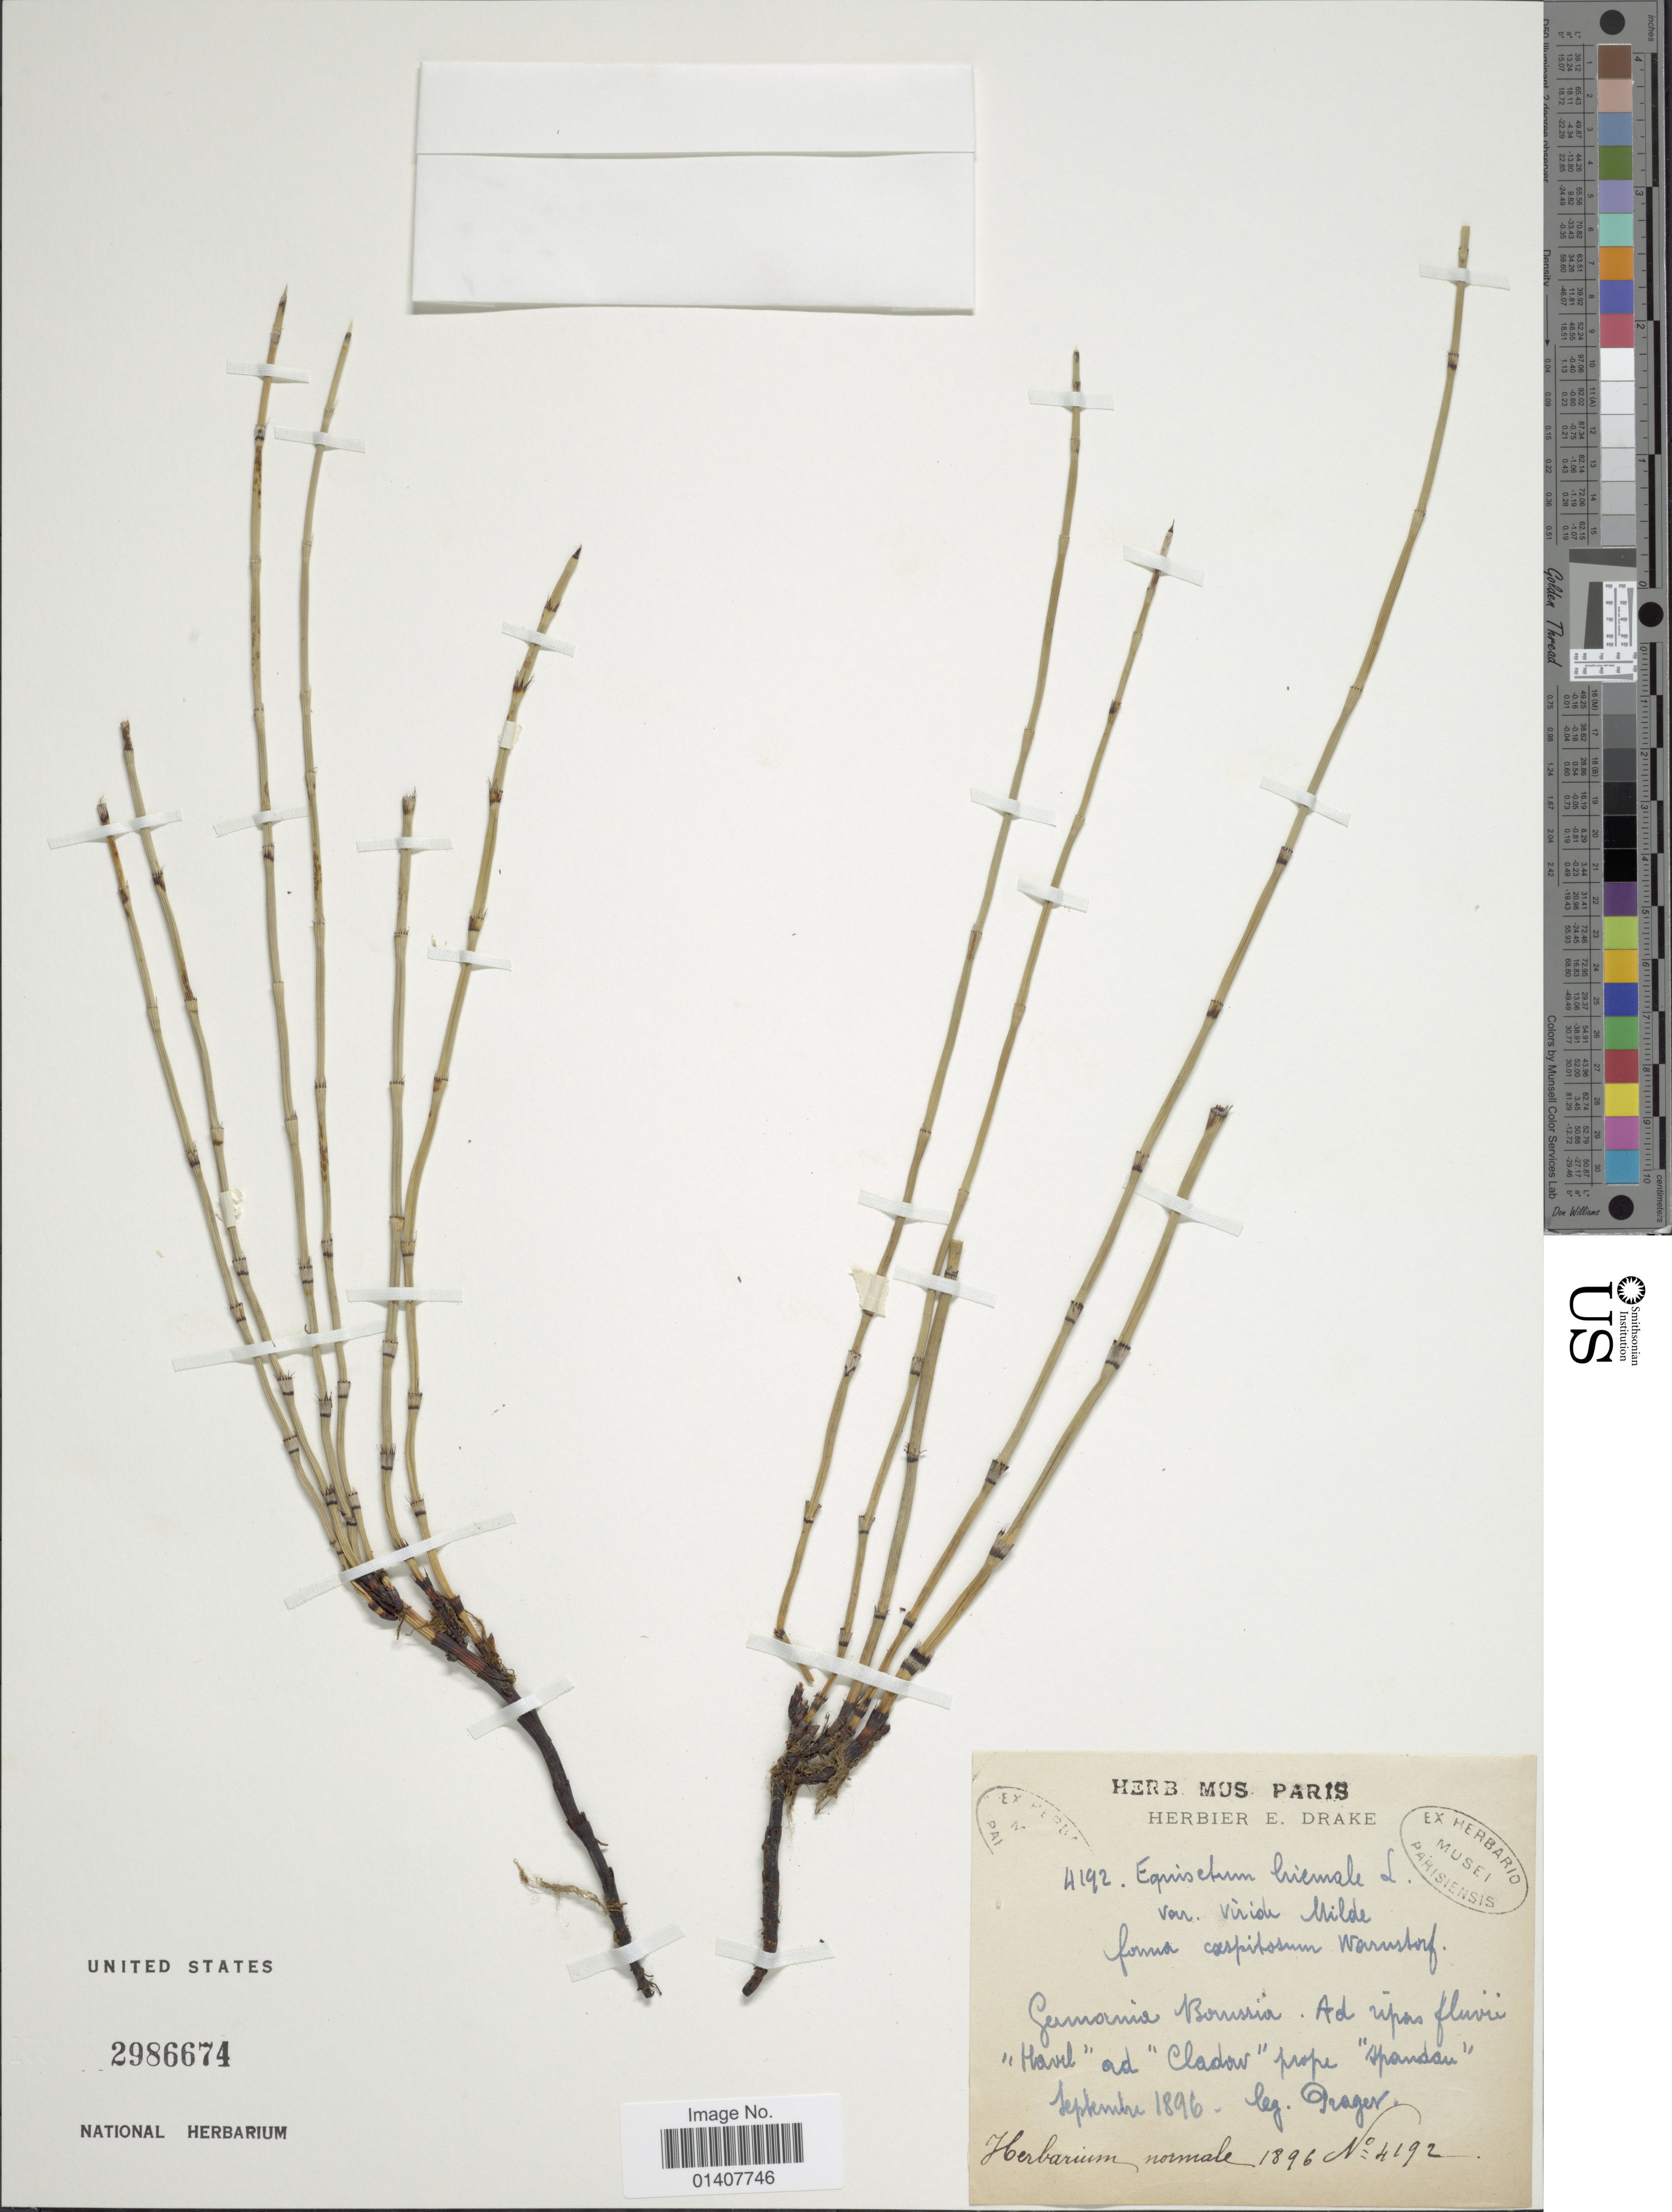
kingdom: Plantae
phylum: Tracheophyta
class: Polypodiopsida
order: Equisetales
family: Equisetaceae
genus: Equisetum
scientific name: Equisetum hyemale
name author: L.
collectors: Prager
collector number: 4192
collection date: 1896-09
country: Germany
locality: Borussia ad ripas fluvii "havel"ad "Cladow" prope "spandau" [interpreted]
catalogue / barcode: US 2986674